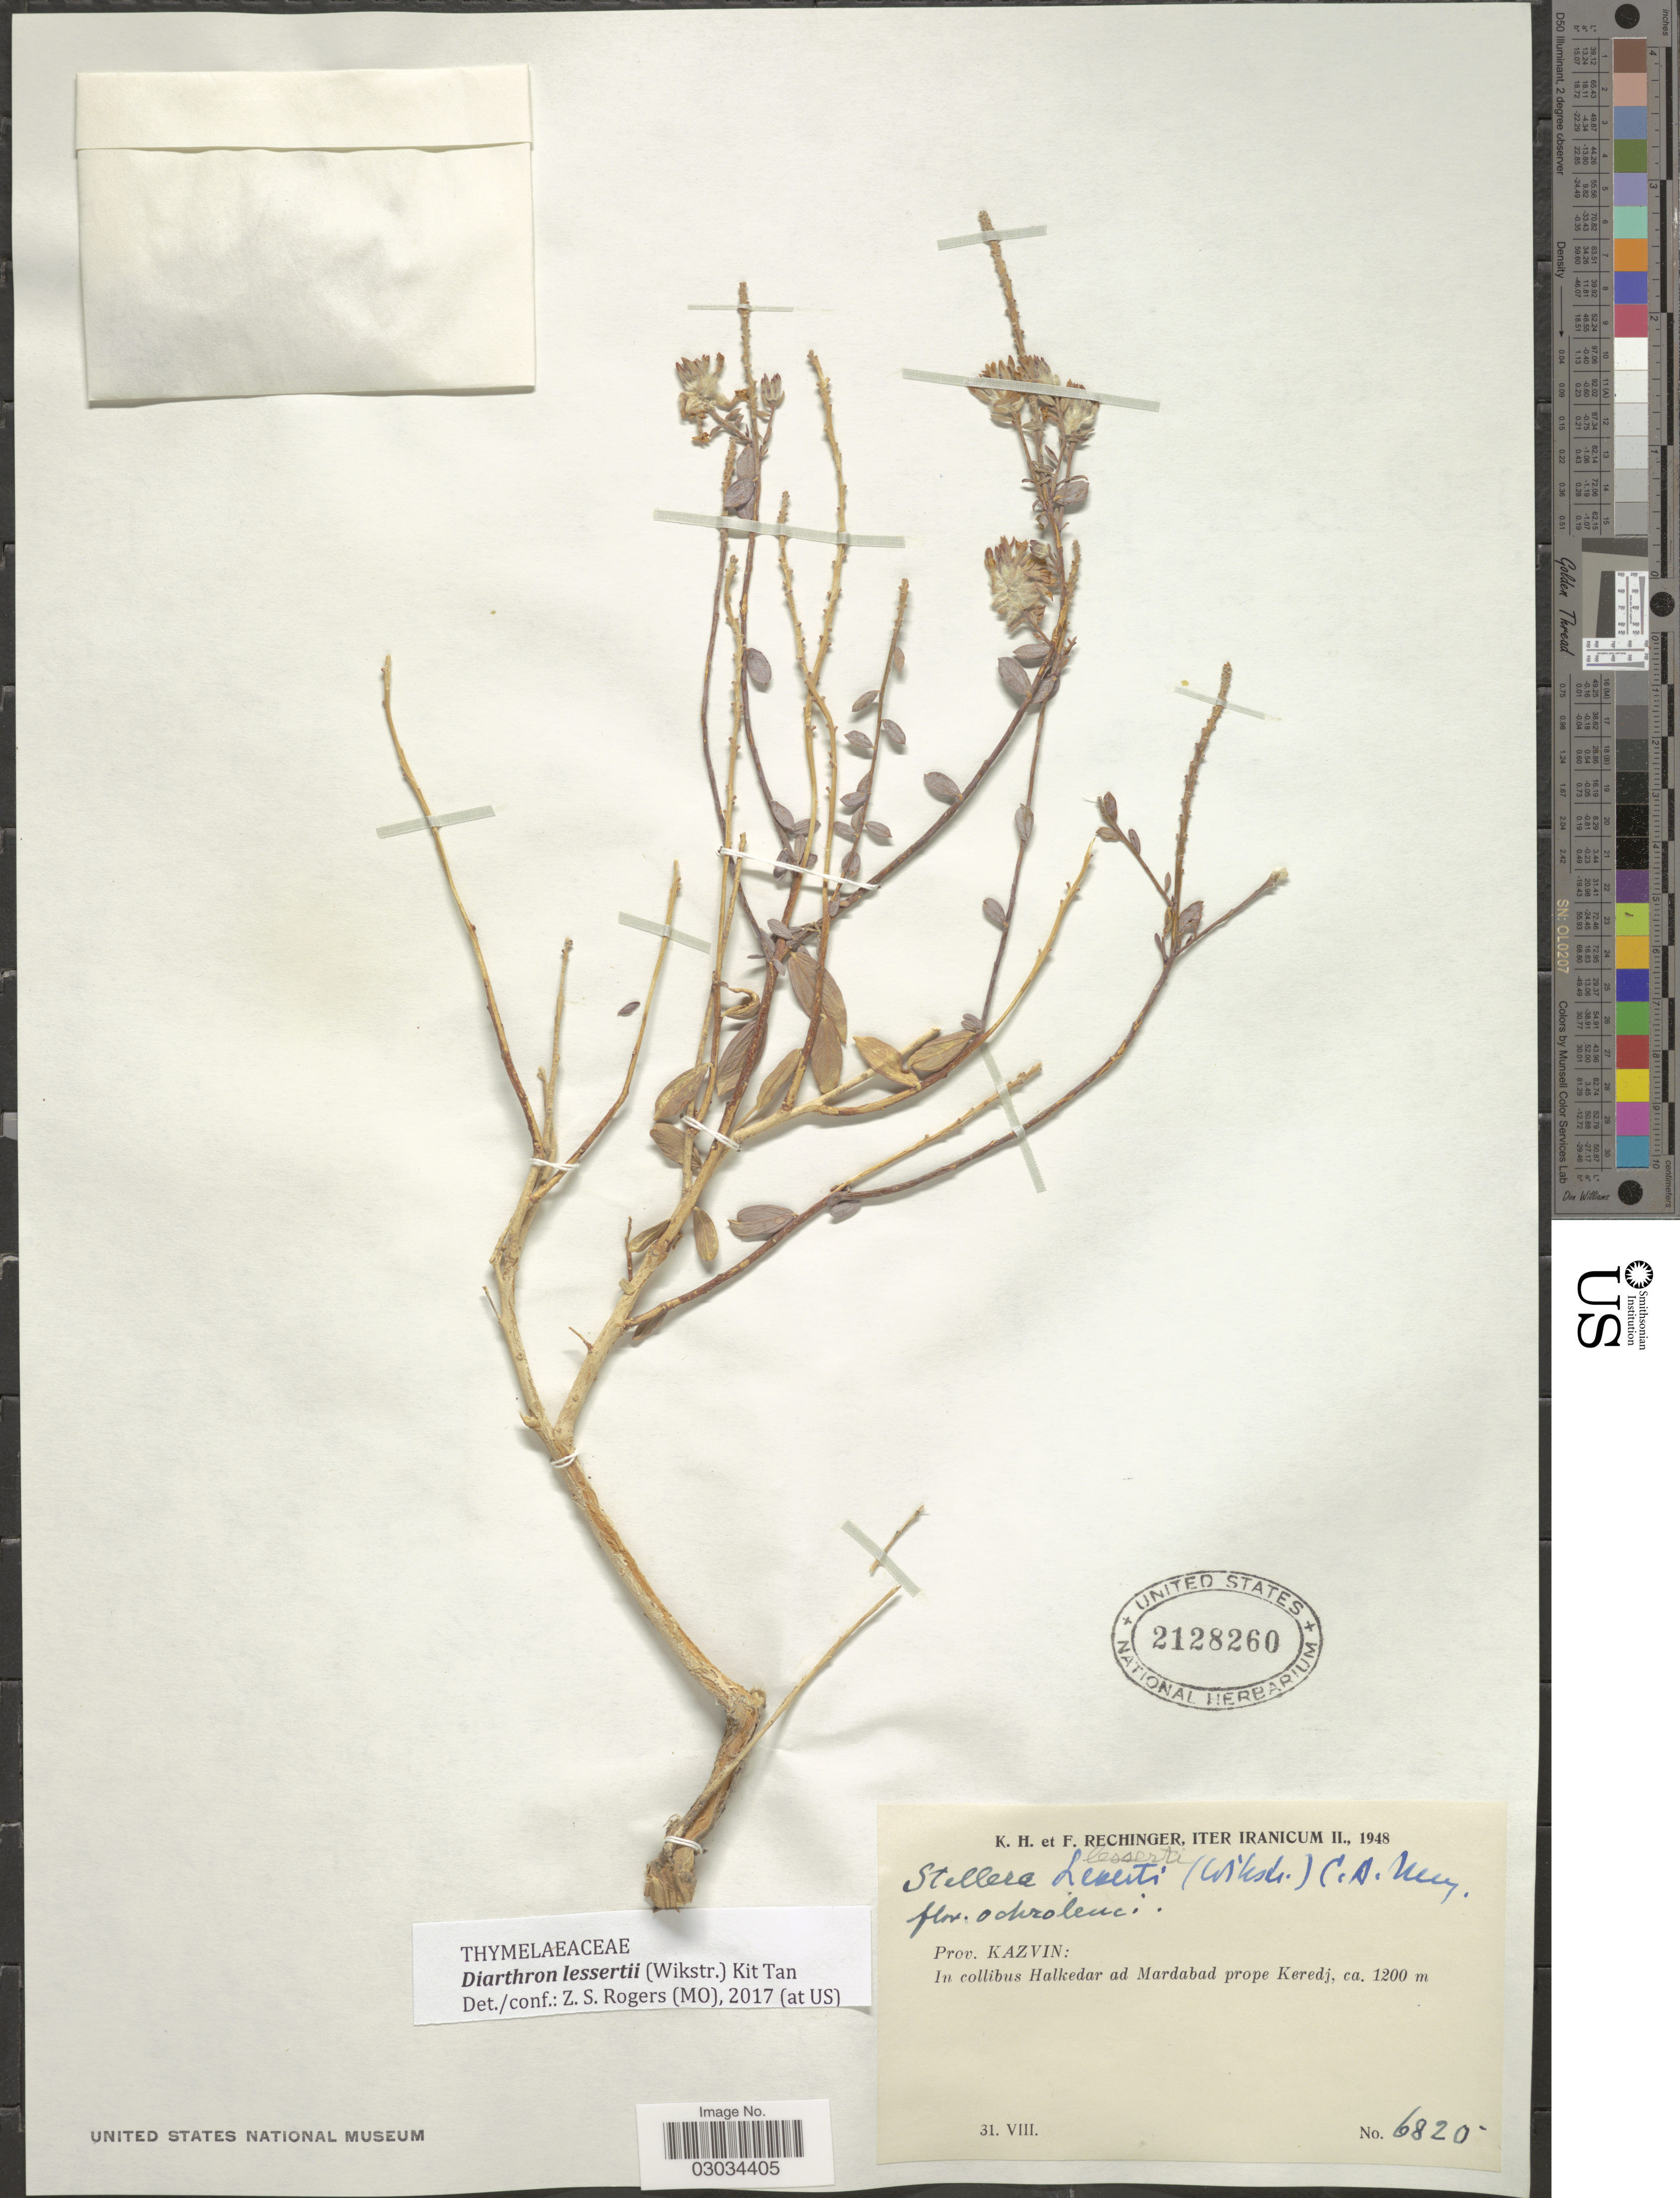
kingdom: Plantae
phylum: Tracheophyta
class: Magnoliopsida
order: Malvales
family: Thymelaeaceae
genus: Diarthron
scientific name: Diarthron lessertii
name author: (Wikstr.) Kit Tan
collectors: K. H. Rechinger & F. Rechinger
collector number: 6820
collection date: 1948-08-31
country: Iran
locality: Prov. Kazvin: In collibus Halkedar ad Mardabad prope Keredj.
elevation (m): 1200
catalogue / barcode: US 2128260